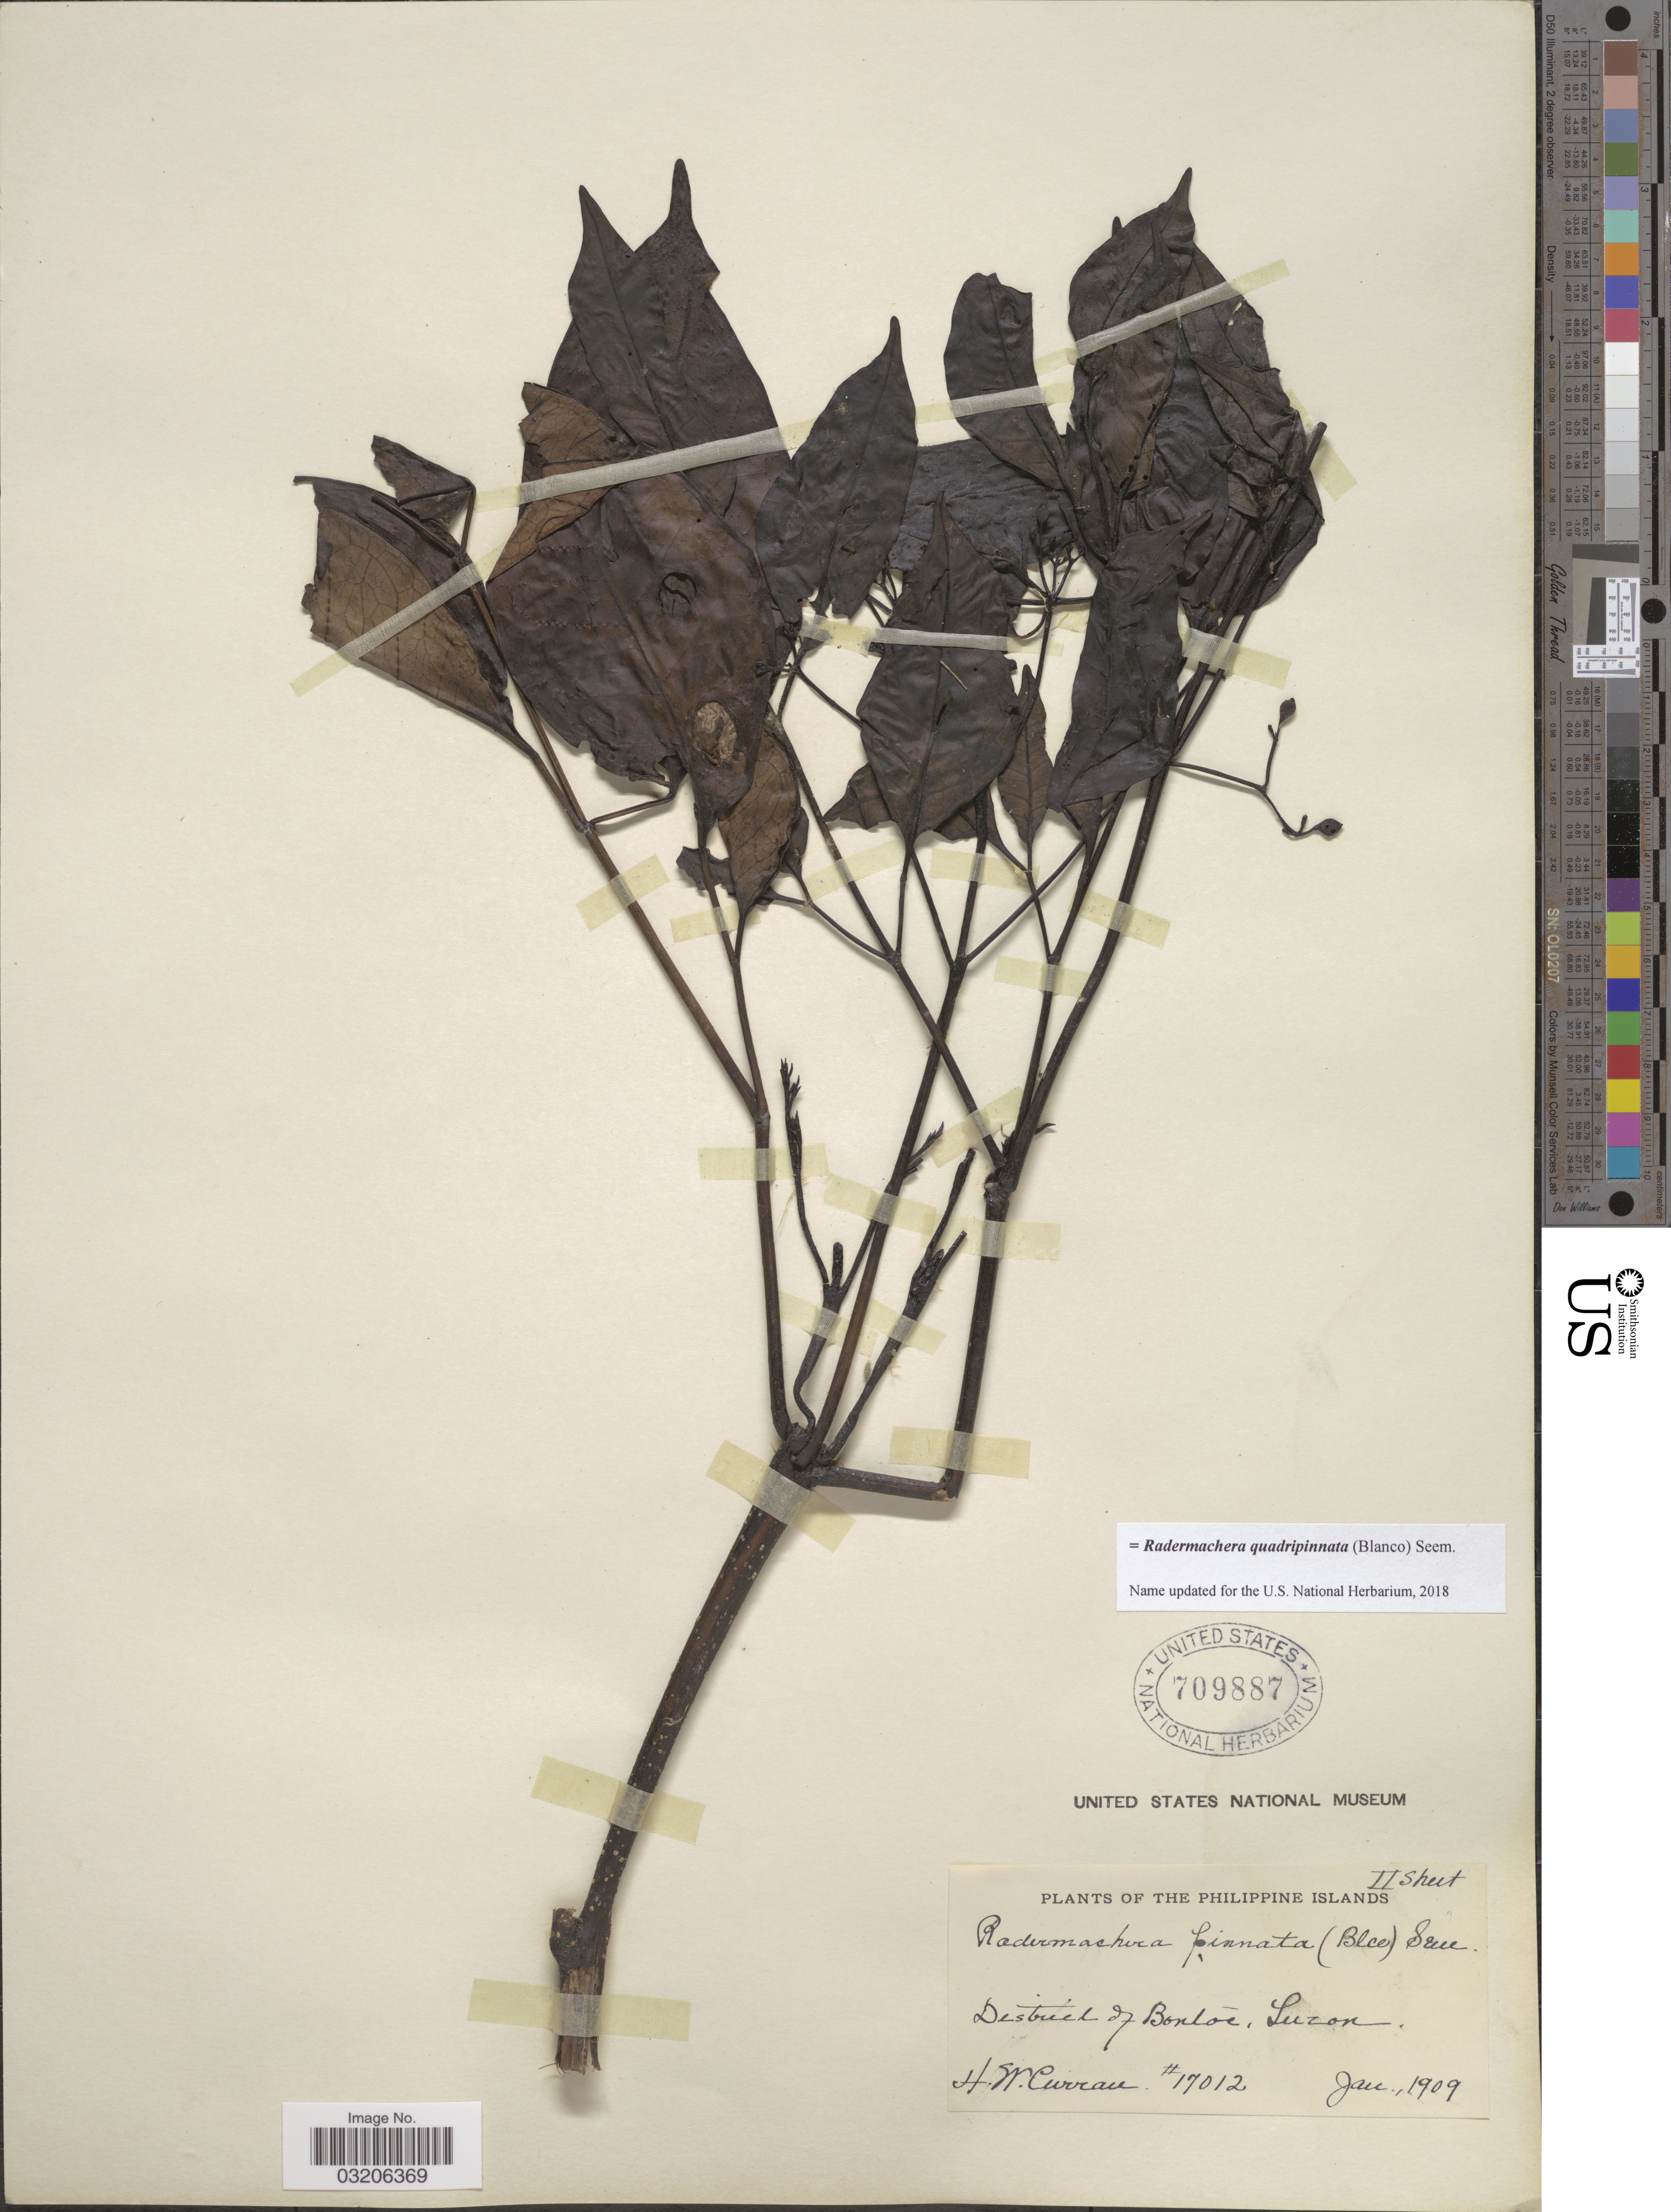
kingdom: Plantae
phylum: Tracheophyta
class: Magnoliopsida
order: Lamiales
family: Bignoniaceae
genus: Radermachera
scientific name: Radermachera quadripinnata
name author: (Blanco) Seem.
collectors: H. M. Curran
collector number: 17012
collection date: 1909-01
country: Philippines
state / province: Cordillera (Administrative Region)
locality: District of Bontoc, Luzon.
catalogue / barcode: US 709887